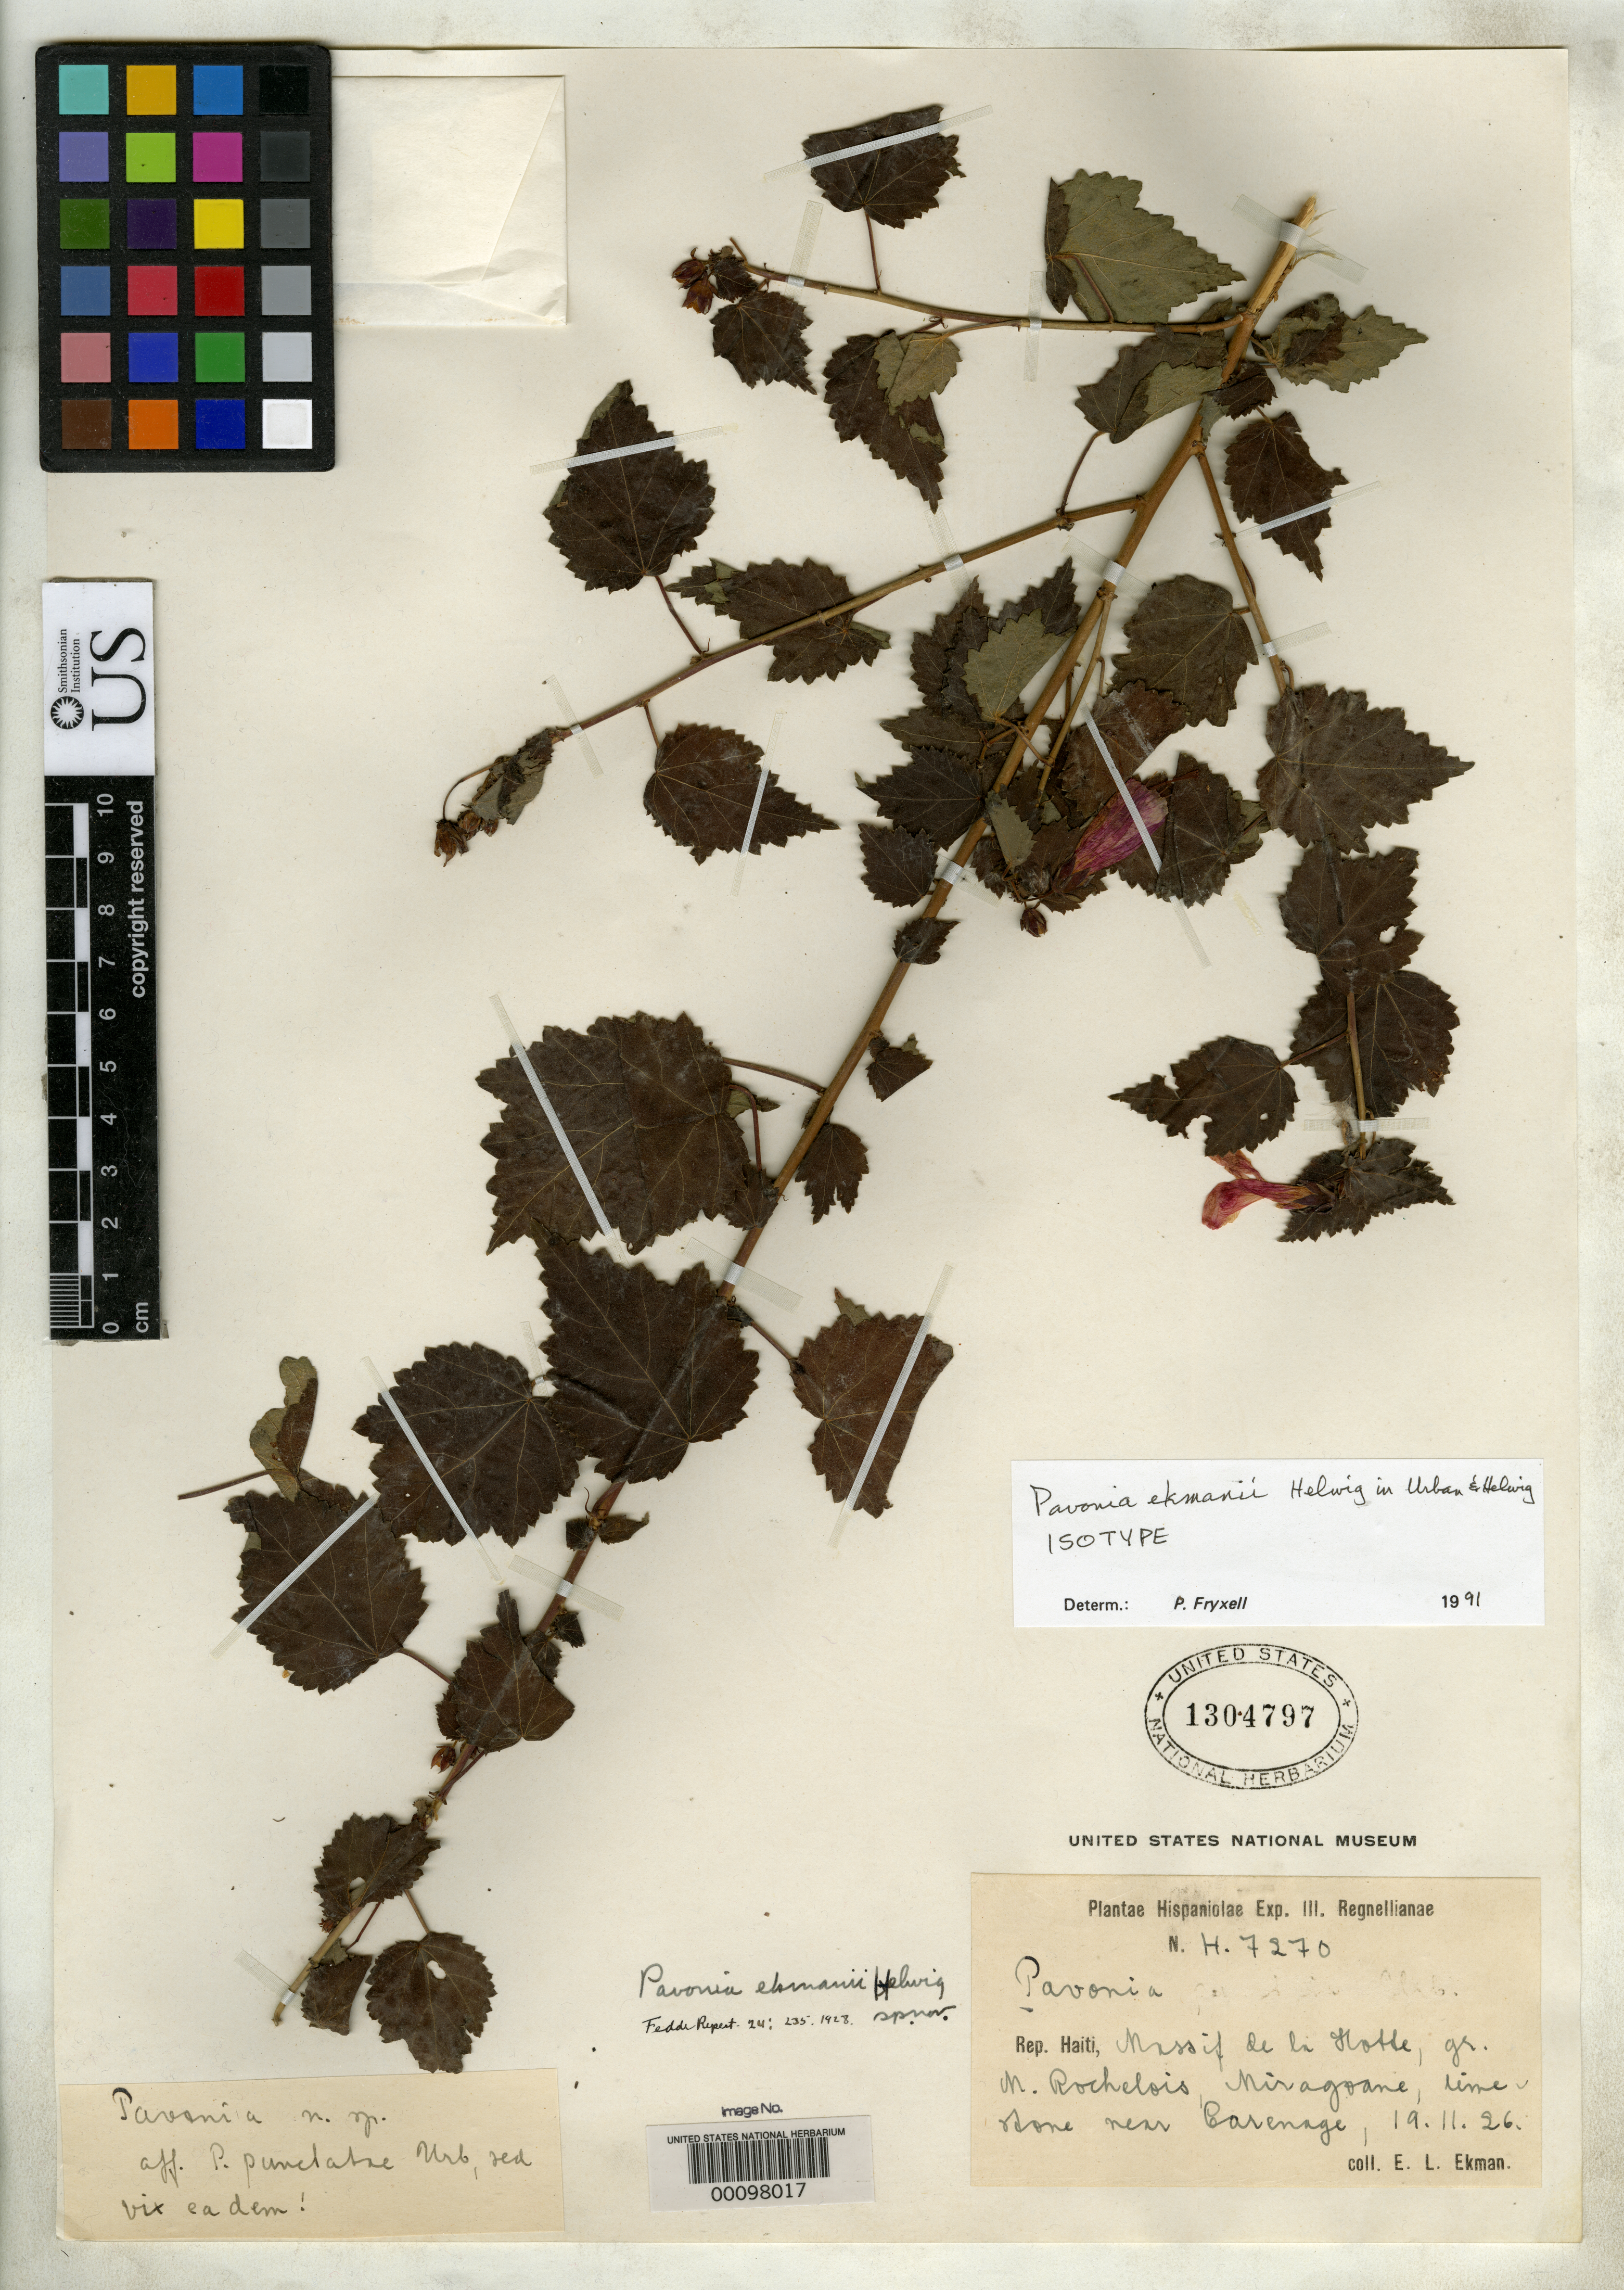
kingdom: Plantae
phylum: Tracheophyta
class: Magnoliopsida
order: Malvales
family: Malvaceae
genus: Pavonia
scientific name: Pavonia ekmanii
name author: Helwig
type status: Isotype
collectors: E. L. Ekman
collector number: H 7270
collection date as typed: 19 Nov 1926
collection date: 1926-11-19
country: Haiti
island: Hispaniola Island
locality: Massif de La Hotte.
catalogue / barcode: US 1304797